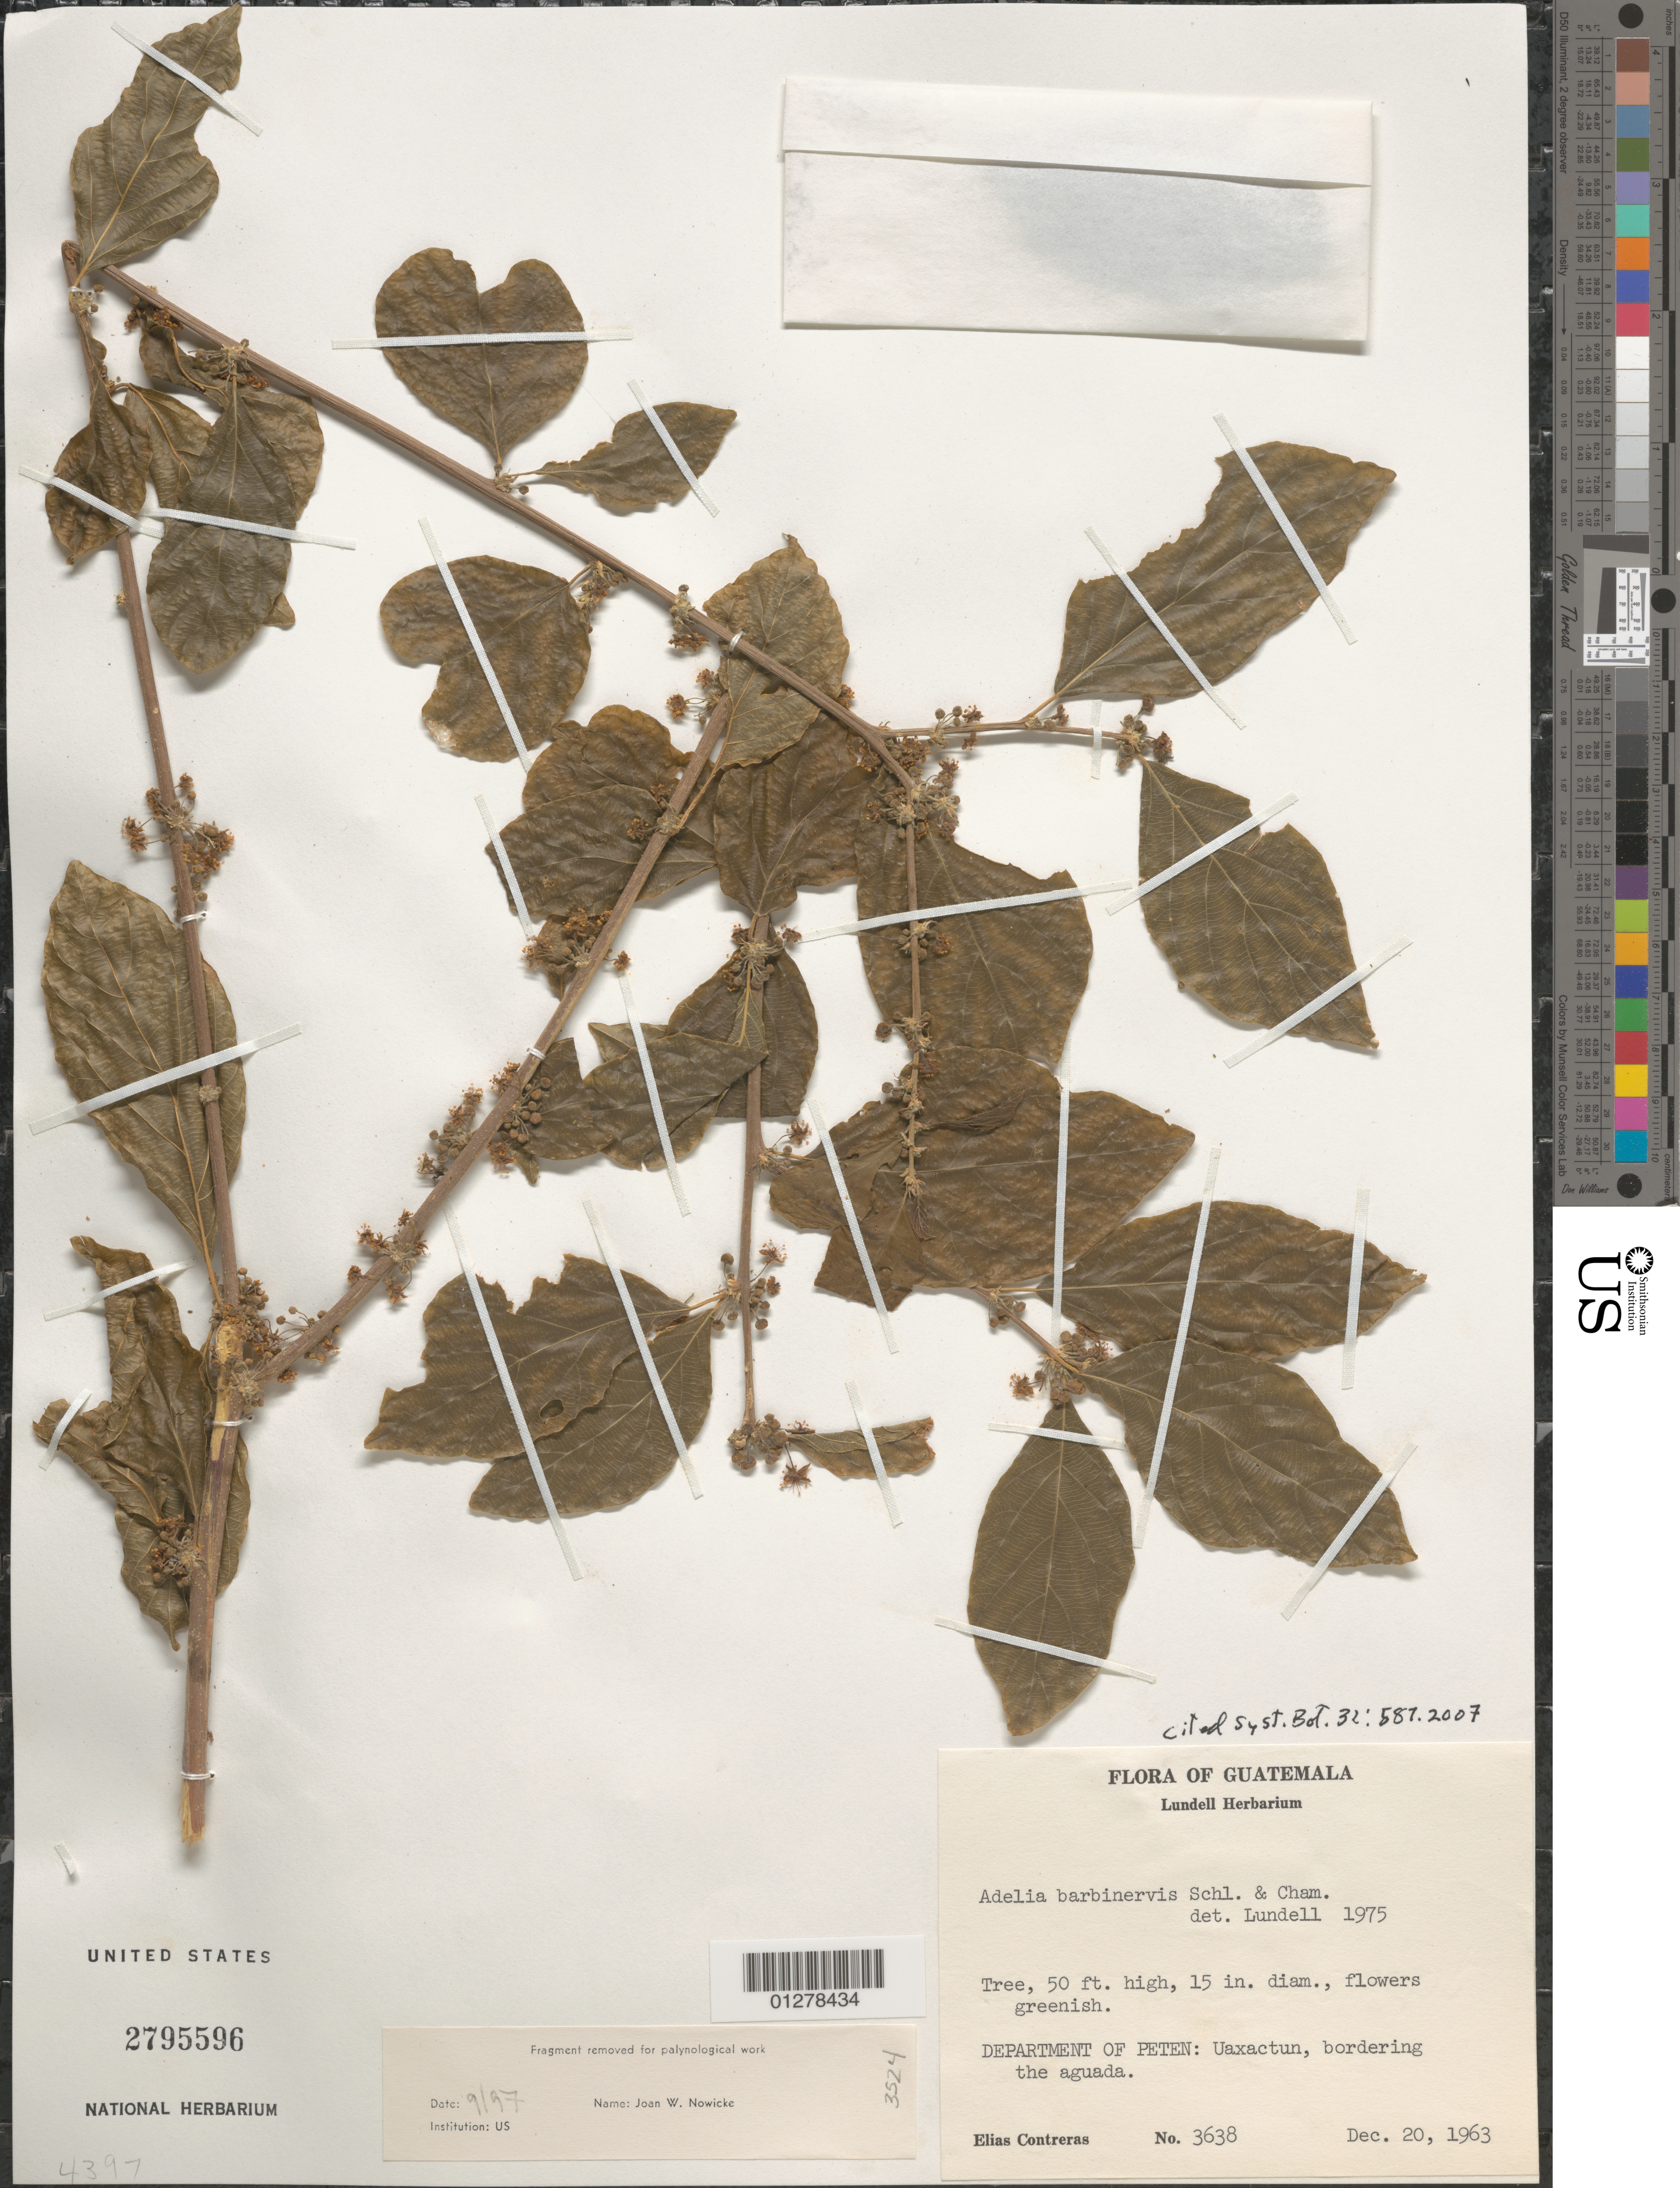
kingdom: Plantae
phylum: Tracheophyta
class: Magnoliopsida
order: Malpighiales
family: Euphorbiaceae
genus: Adelia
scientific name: Adelia barbinervis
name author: Schltdl. & Cham.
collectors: E. Contreras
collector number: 3638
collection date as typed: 20 Dec 1963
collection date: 1963-12-20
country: Guatemala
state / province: El Petén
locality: Uaxactun.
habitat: Tree.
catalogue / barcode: US 2795596